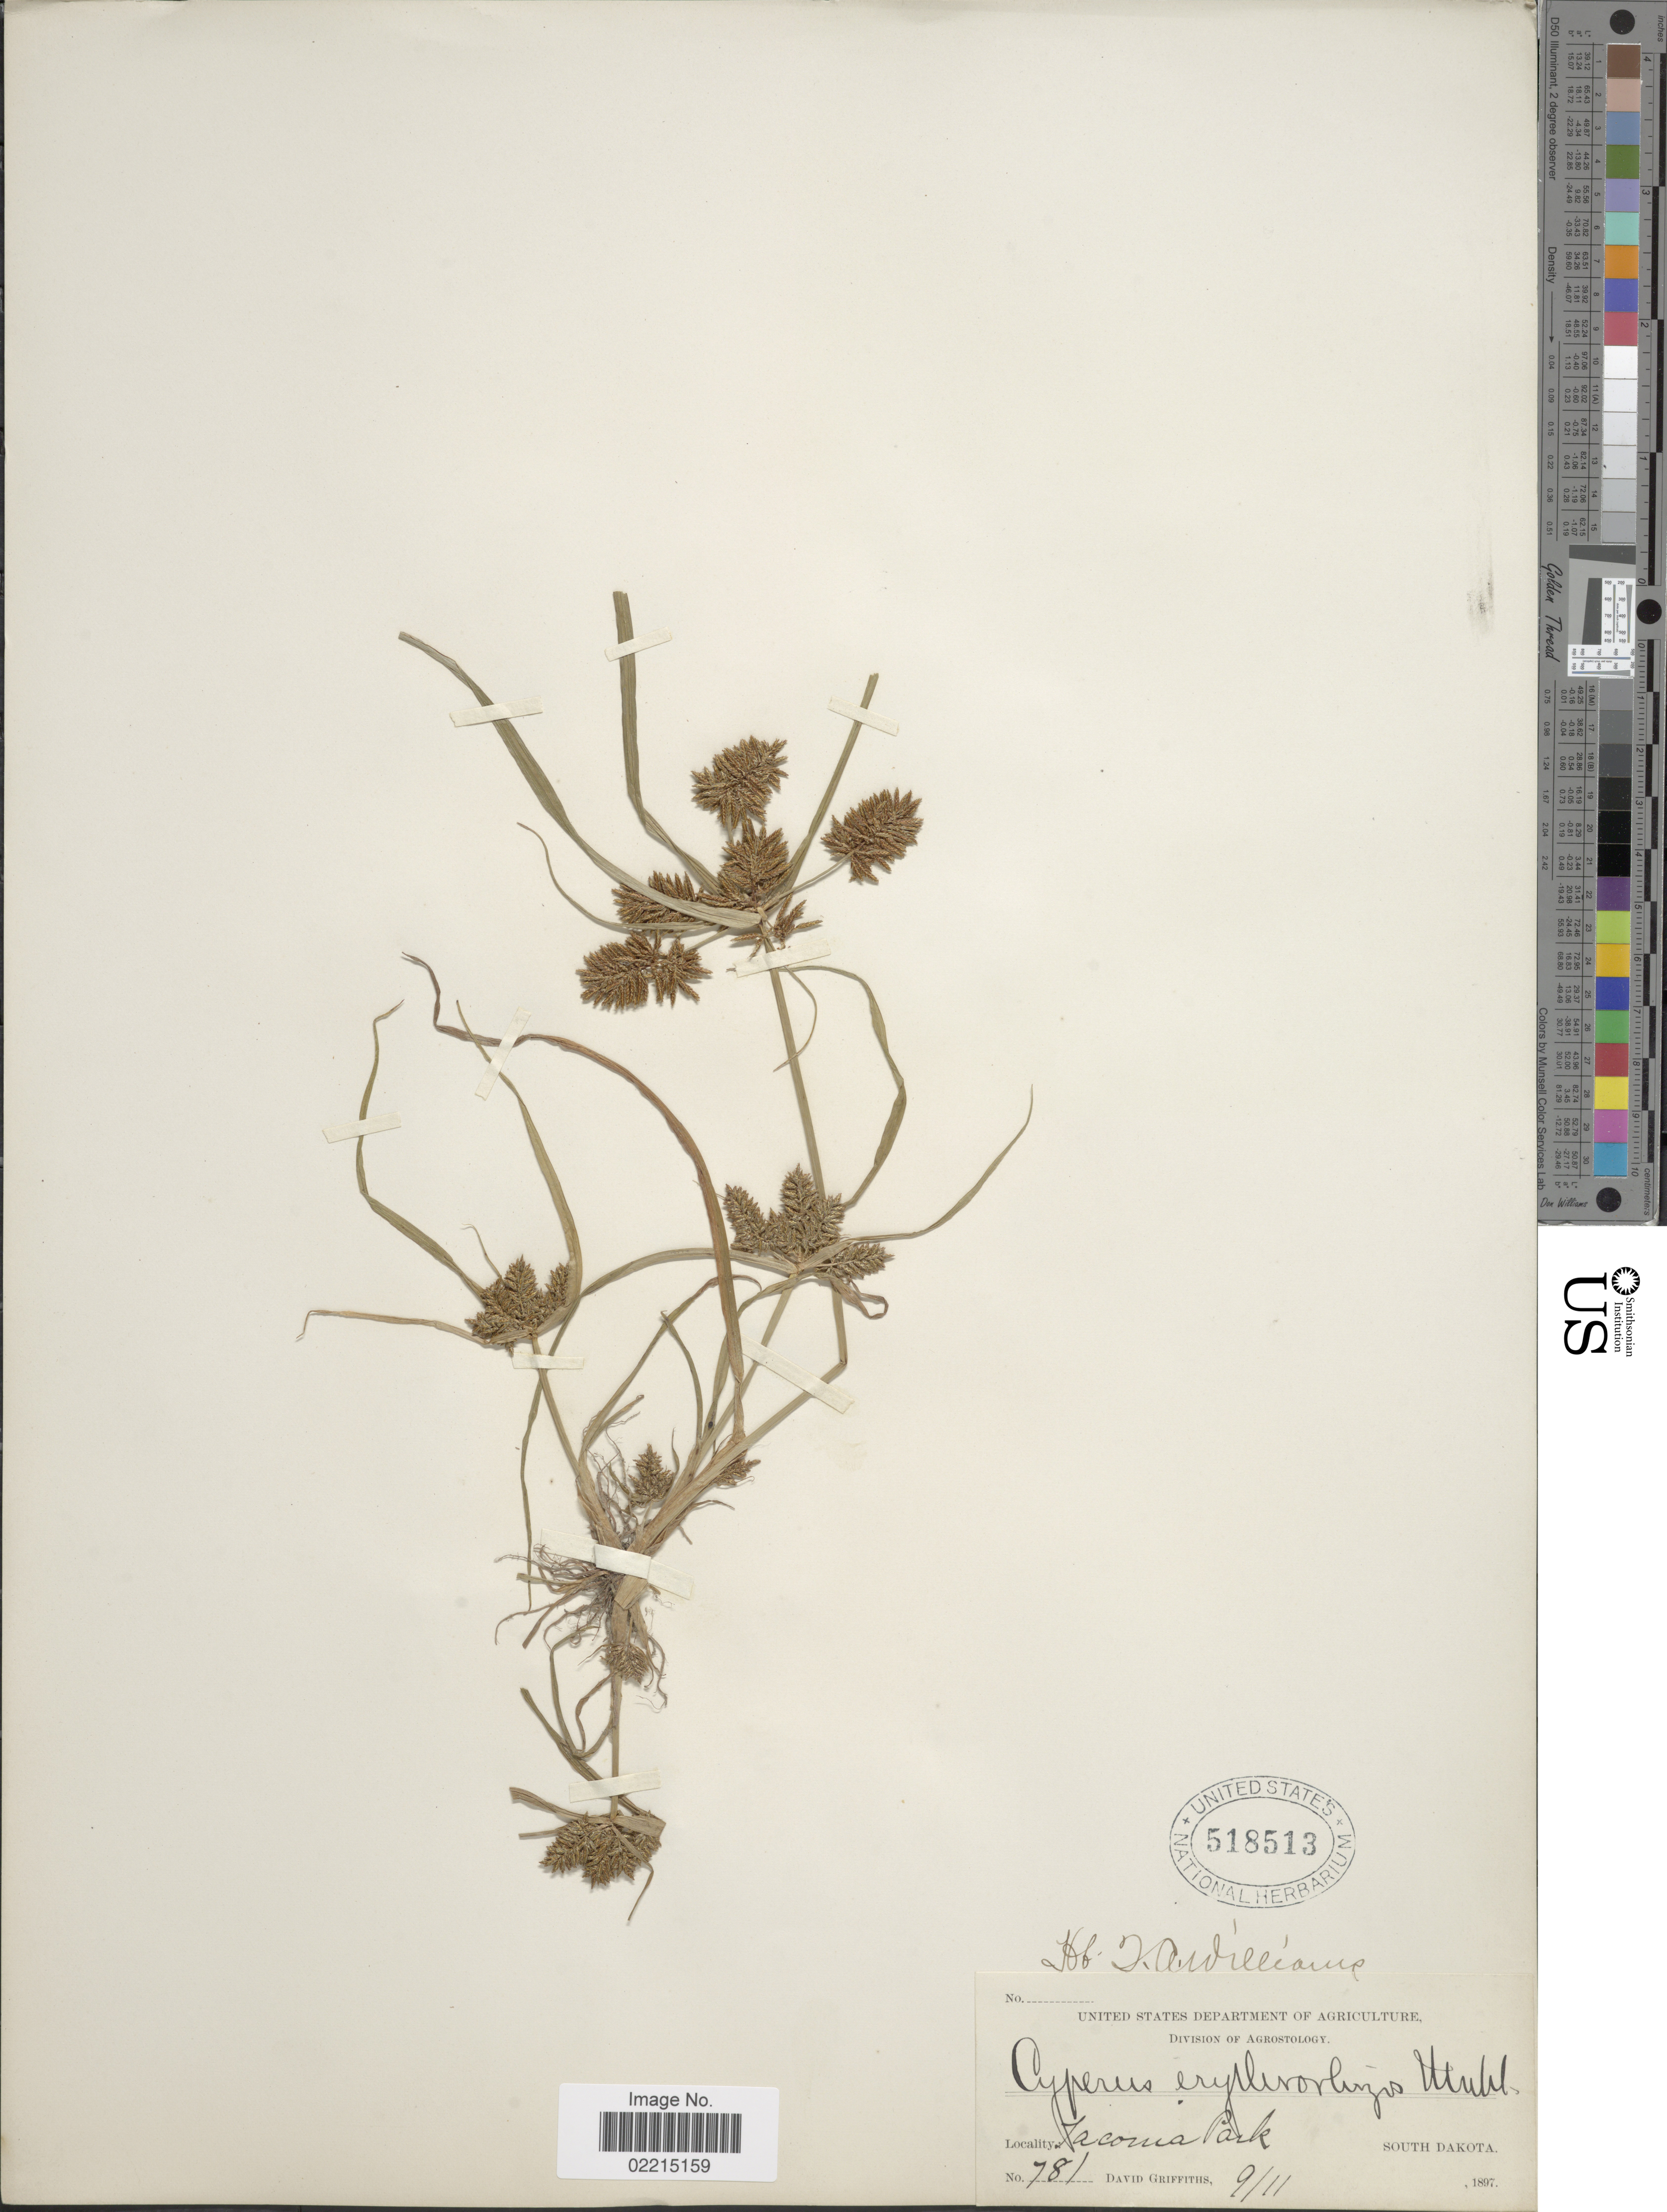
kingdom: Plantae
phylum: Tracheophyta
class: Liliopsida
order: Poales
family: Cyperaceae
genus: Cyperus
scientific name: Cyperus erythrorhizos Muhl.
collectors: D. Griffiths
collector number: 781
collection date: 1897-09-11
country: United States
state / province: South Dakota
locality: Jaconia Park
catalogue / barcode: US 518513